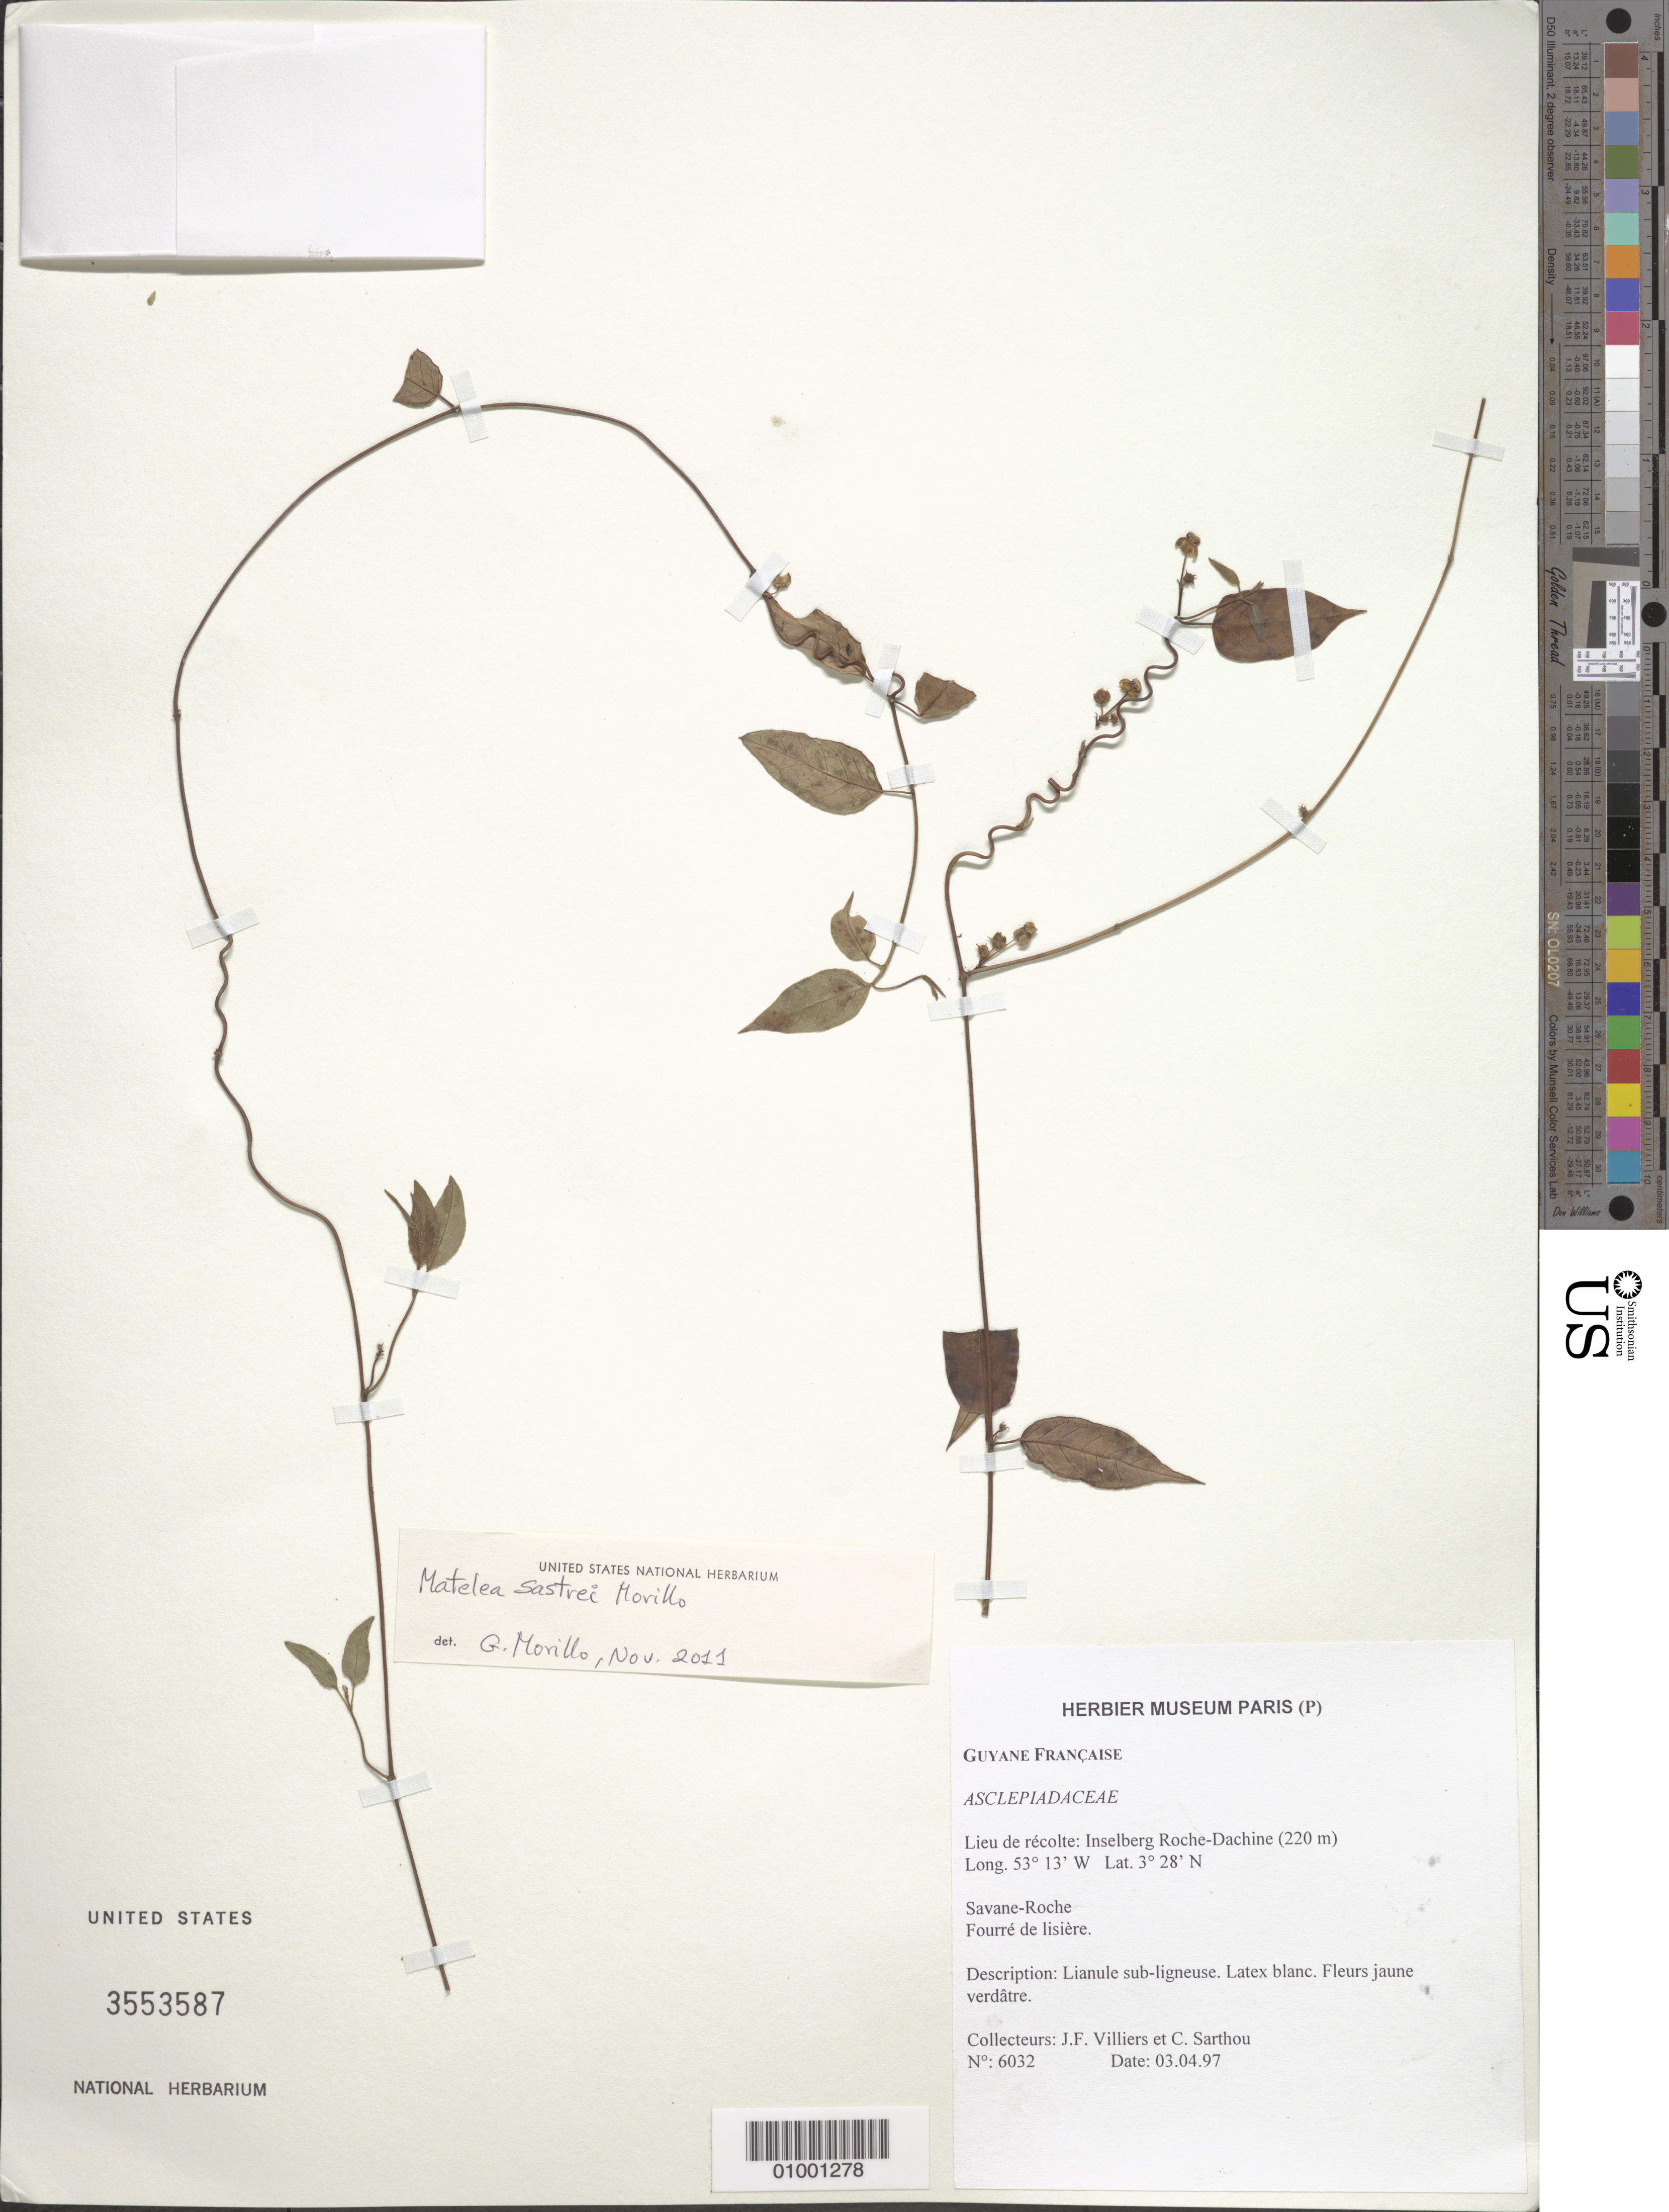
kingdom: Plantae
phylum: Tracheophyta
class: Magnoliopsida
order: Gentianales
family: Apocynaceae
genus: Matelea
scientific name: Matelea sastrei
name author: Morillo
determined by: Morillo, G. N.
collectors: J. Villiers & C. Sarthou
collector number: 6032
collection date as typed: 3-Apr-97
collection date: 1997-04-03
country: French Guiana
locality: Lieu de recolte: Inselberg Roche-Dachine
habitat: Savane-roche. Fourre de lisiere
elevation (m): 220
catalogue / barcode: US 3553587